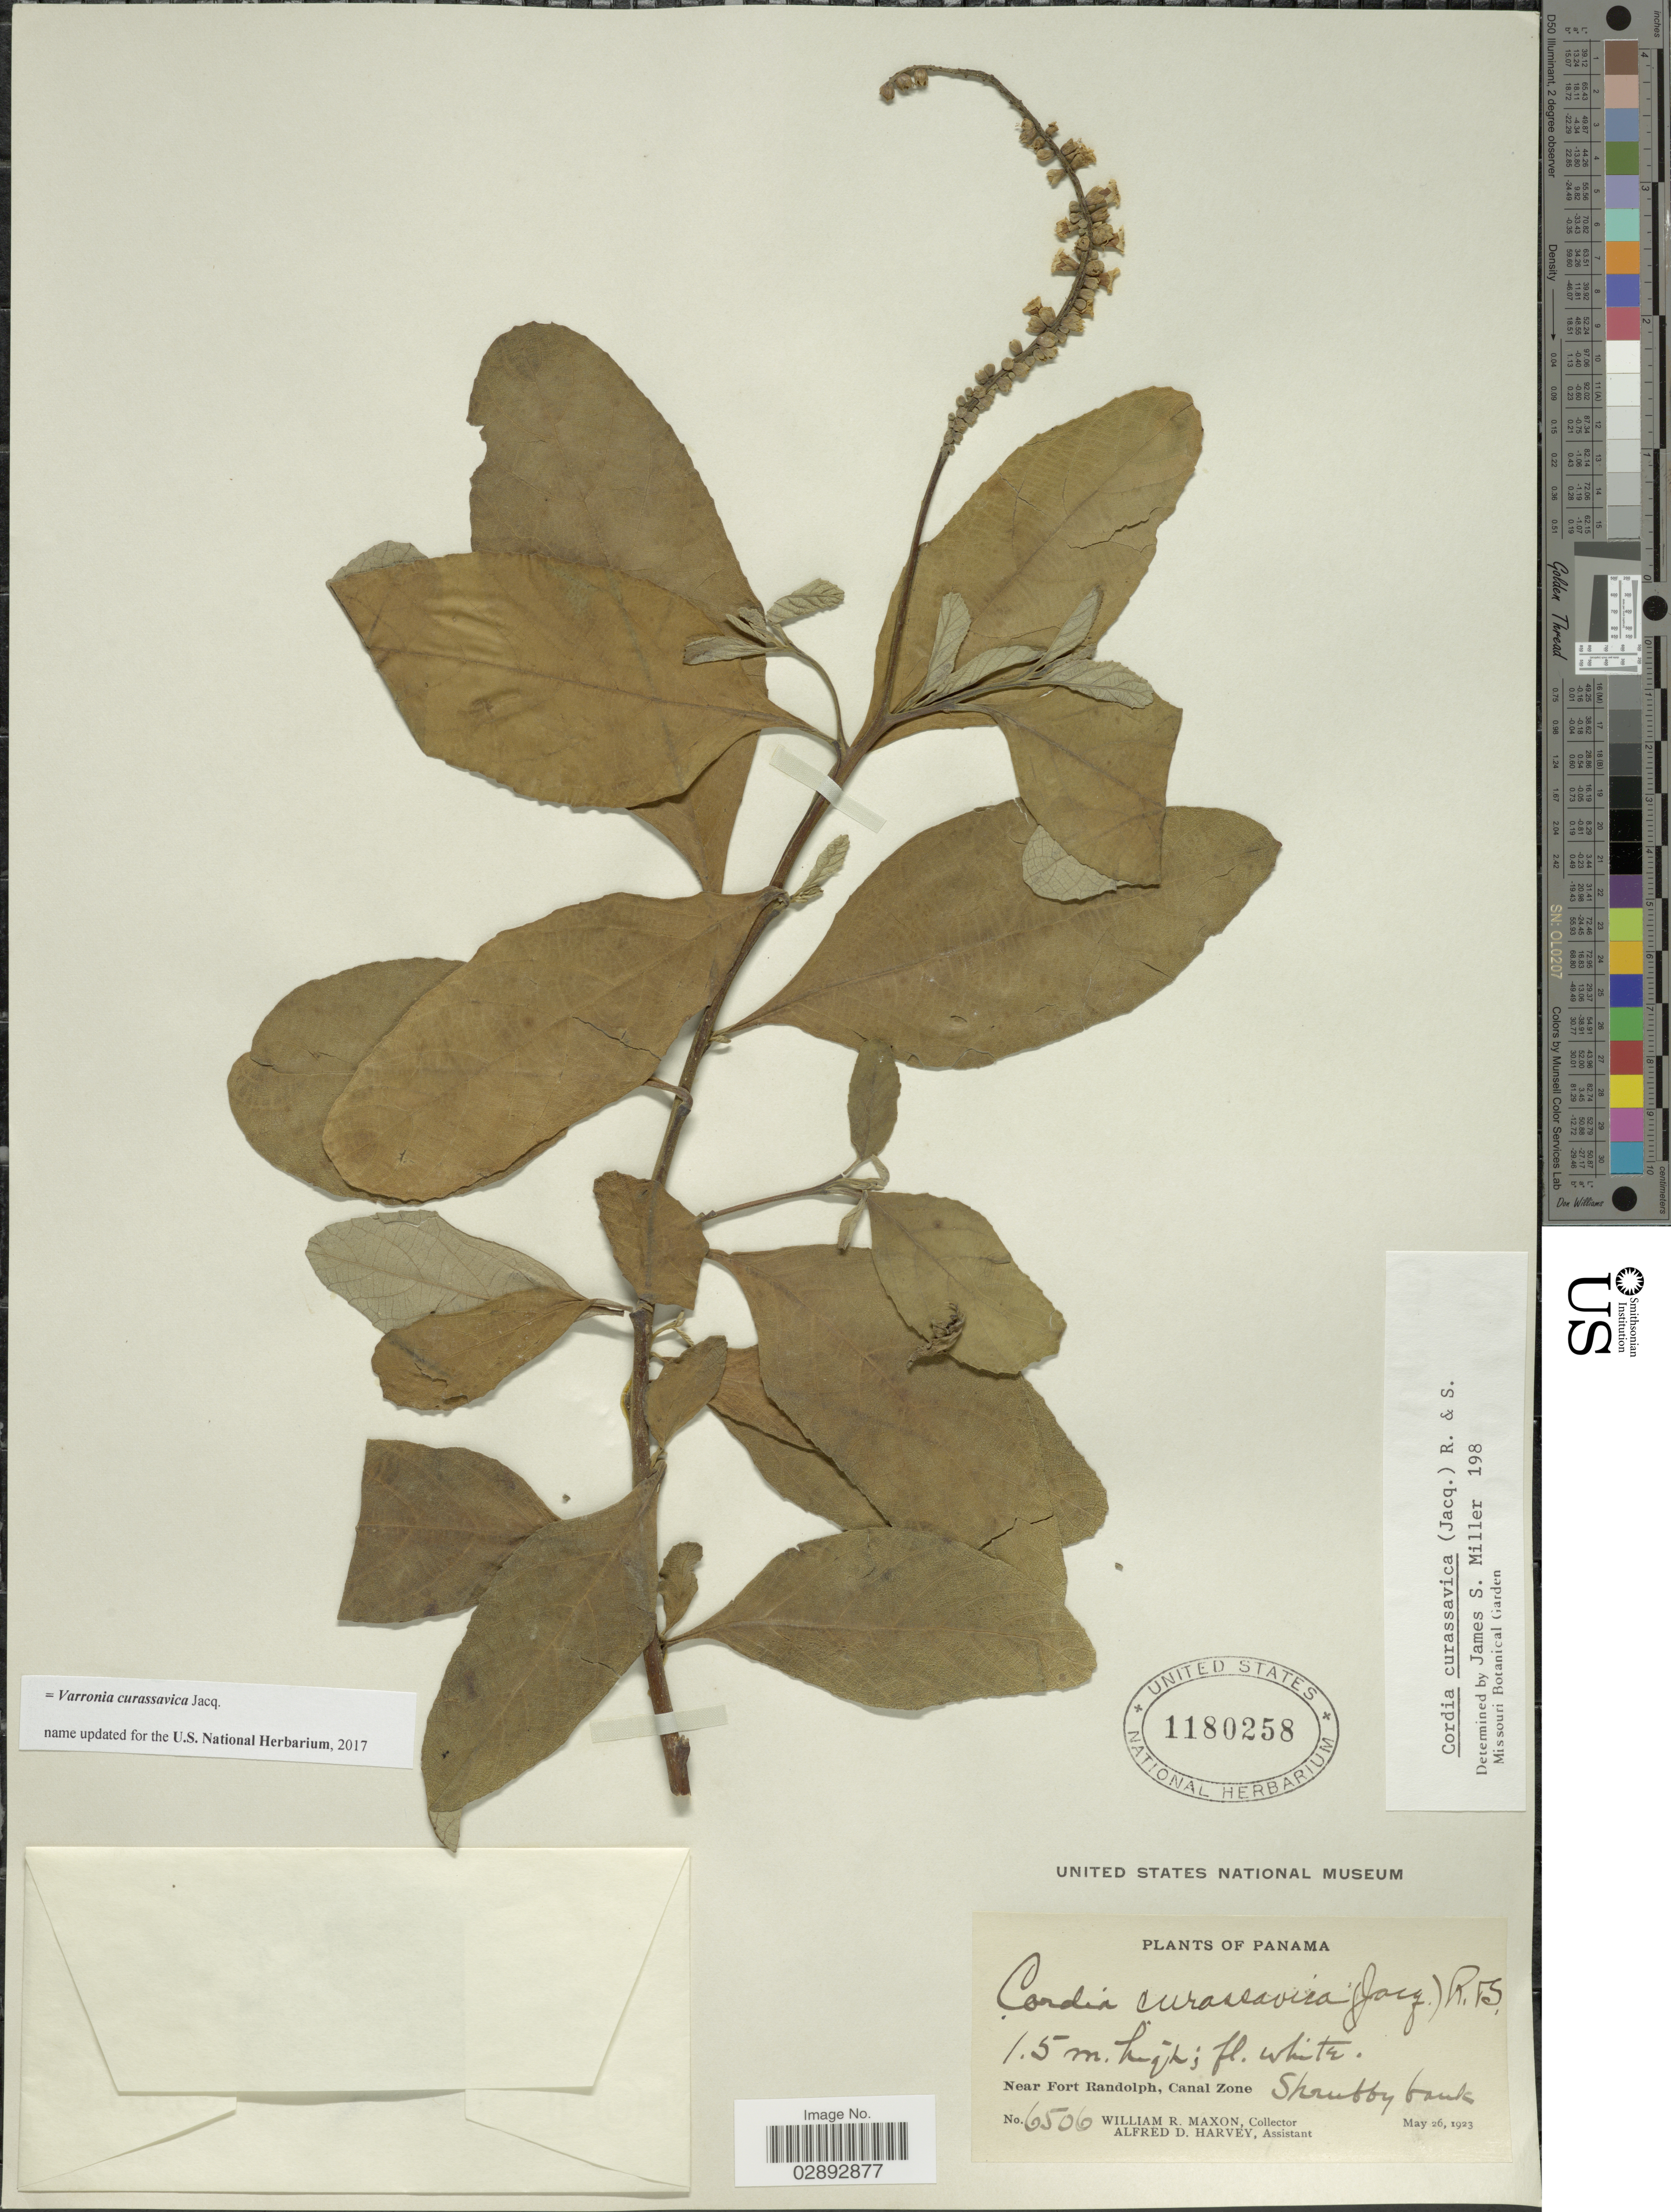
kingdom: Plantae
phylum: Tracheophyta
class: Magnoliopsida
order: Boraginales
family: Cordiaceae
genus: Varronia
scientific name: Varronia curassavica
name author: Jacq.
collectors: W. R. Maxon & A. D. Harvey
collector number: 6506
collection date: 1923-05-26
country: Panama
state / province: Colón / Panamá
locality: Near Fort Randolph, Canal Zone.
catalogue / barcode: US 1180258